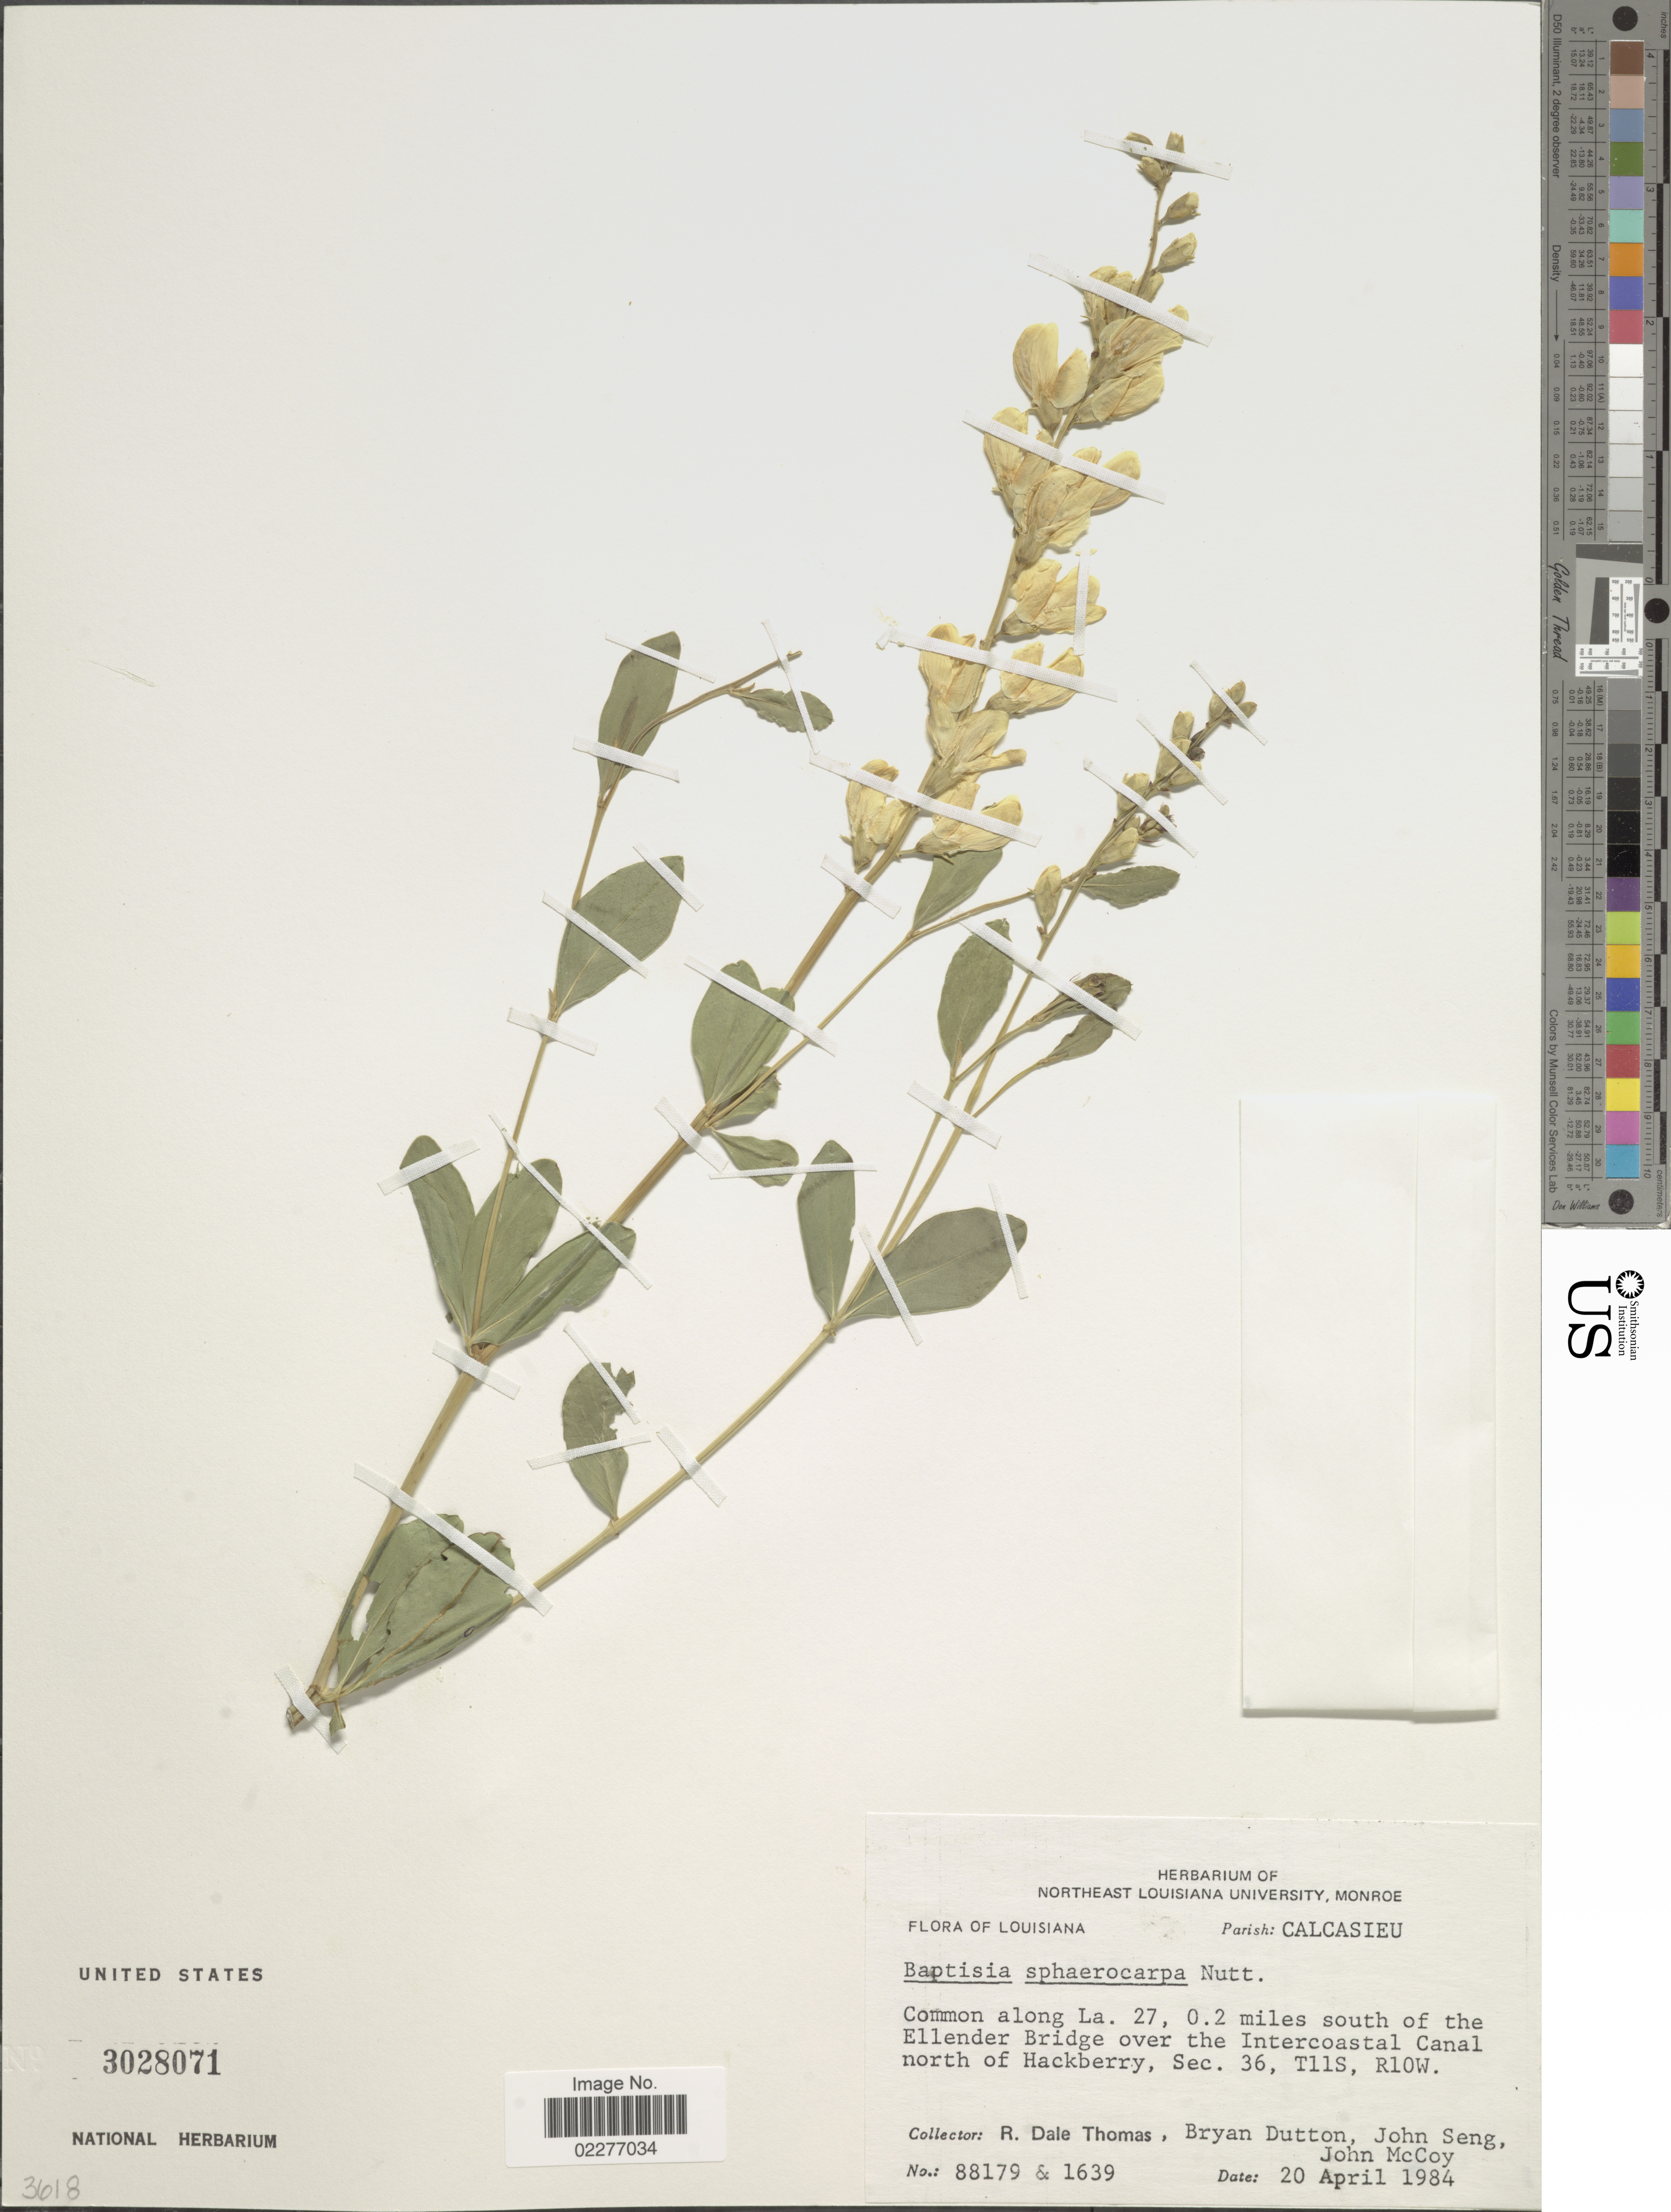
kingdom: Plantae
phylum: Tracheophyta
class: Magnoliopsida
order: Fabales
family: Fabaceae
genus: Baptisia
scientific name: Baptisia sphaerocarpa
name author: Nutt.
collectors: R. Thomas, B. Dutton & J. Seng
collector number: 88179/1639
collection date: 1984-04-20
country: United States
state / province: Louisiana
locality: Parish: Calcasieu, Common along La. 27, 0.2 miles south of the Ellender Bridge over the Intercoastal Canal north of Hackberry, Secf. 36, T11S, R10W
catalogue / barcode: US 3028071